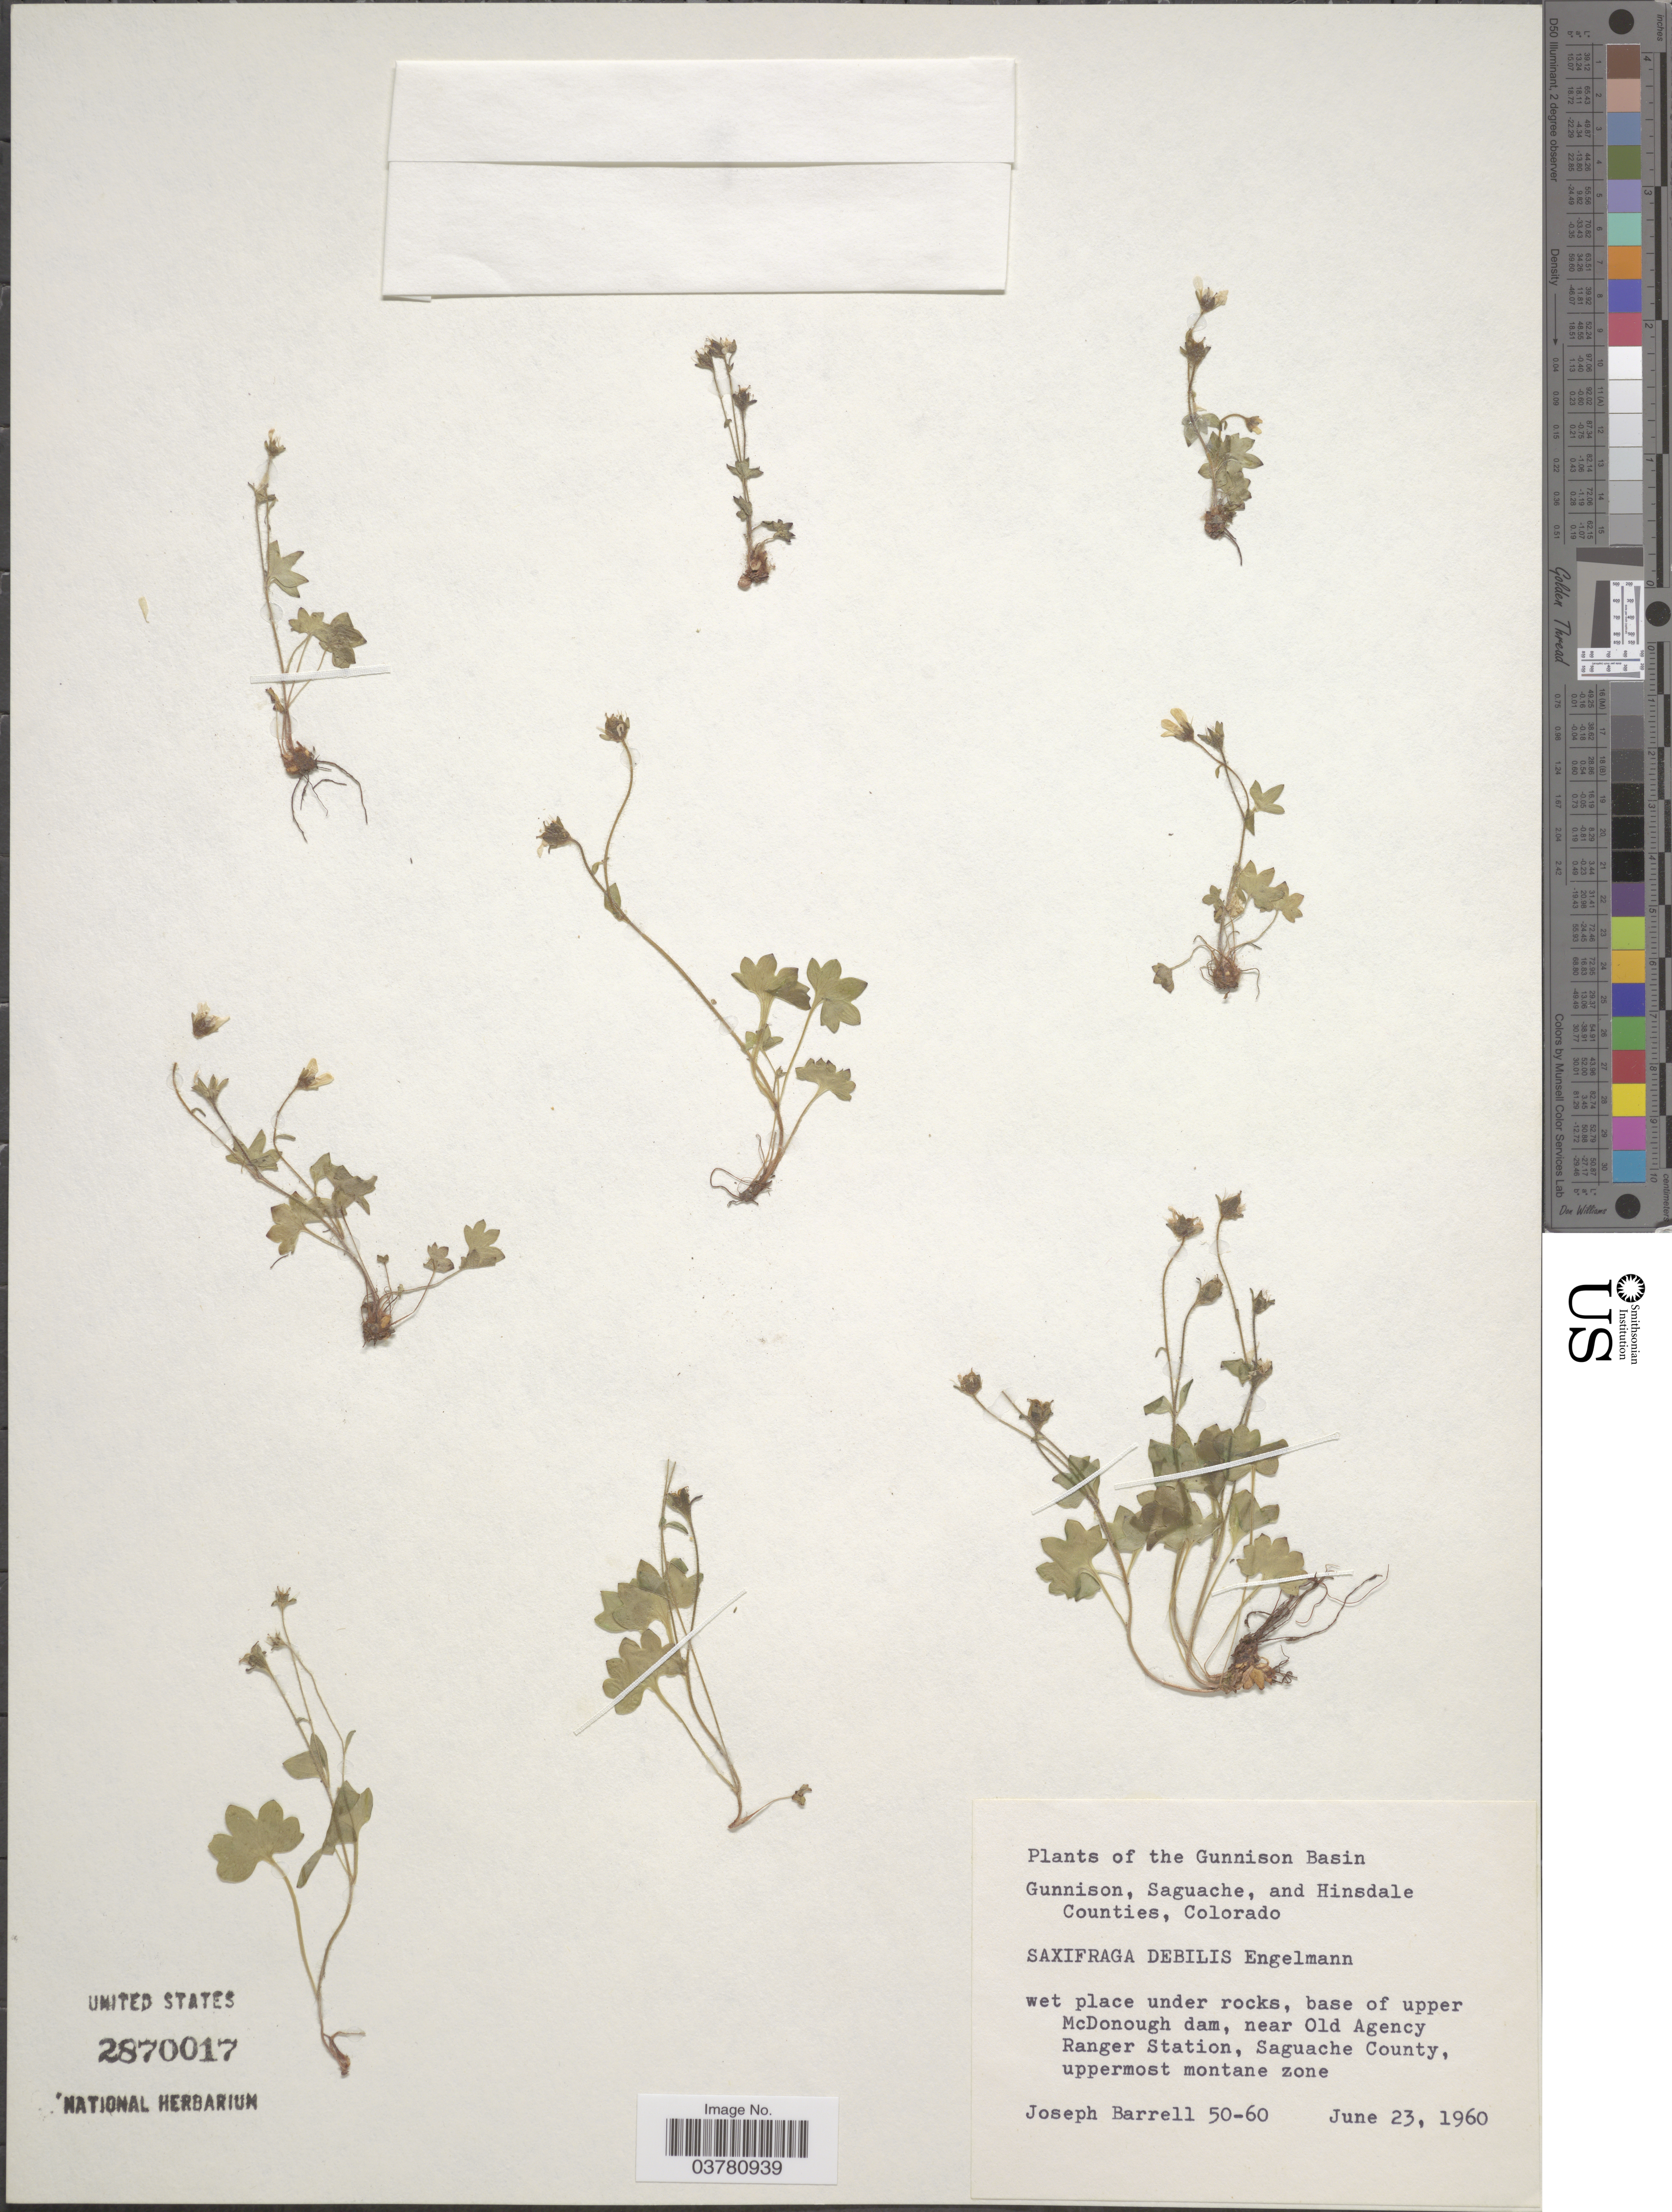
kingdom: Plantae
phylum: Tracheophyta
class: Magnoliopsida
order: Saxifragales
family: Saxifragaceae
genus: Saxifraga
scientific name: Saxifraga rivularis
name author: L.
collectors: J. Barrell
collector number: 50-60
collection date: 1960-06-23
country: United States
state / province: Colorado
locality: Gunnison Basin. Base of upper McDonough dam, near Old Agency Ranger Station, Saguache County, uppermost montane zone.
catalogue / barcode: US 2870017